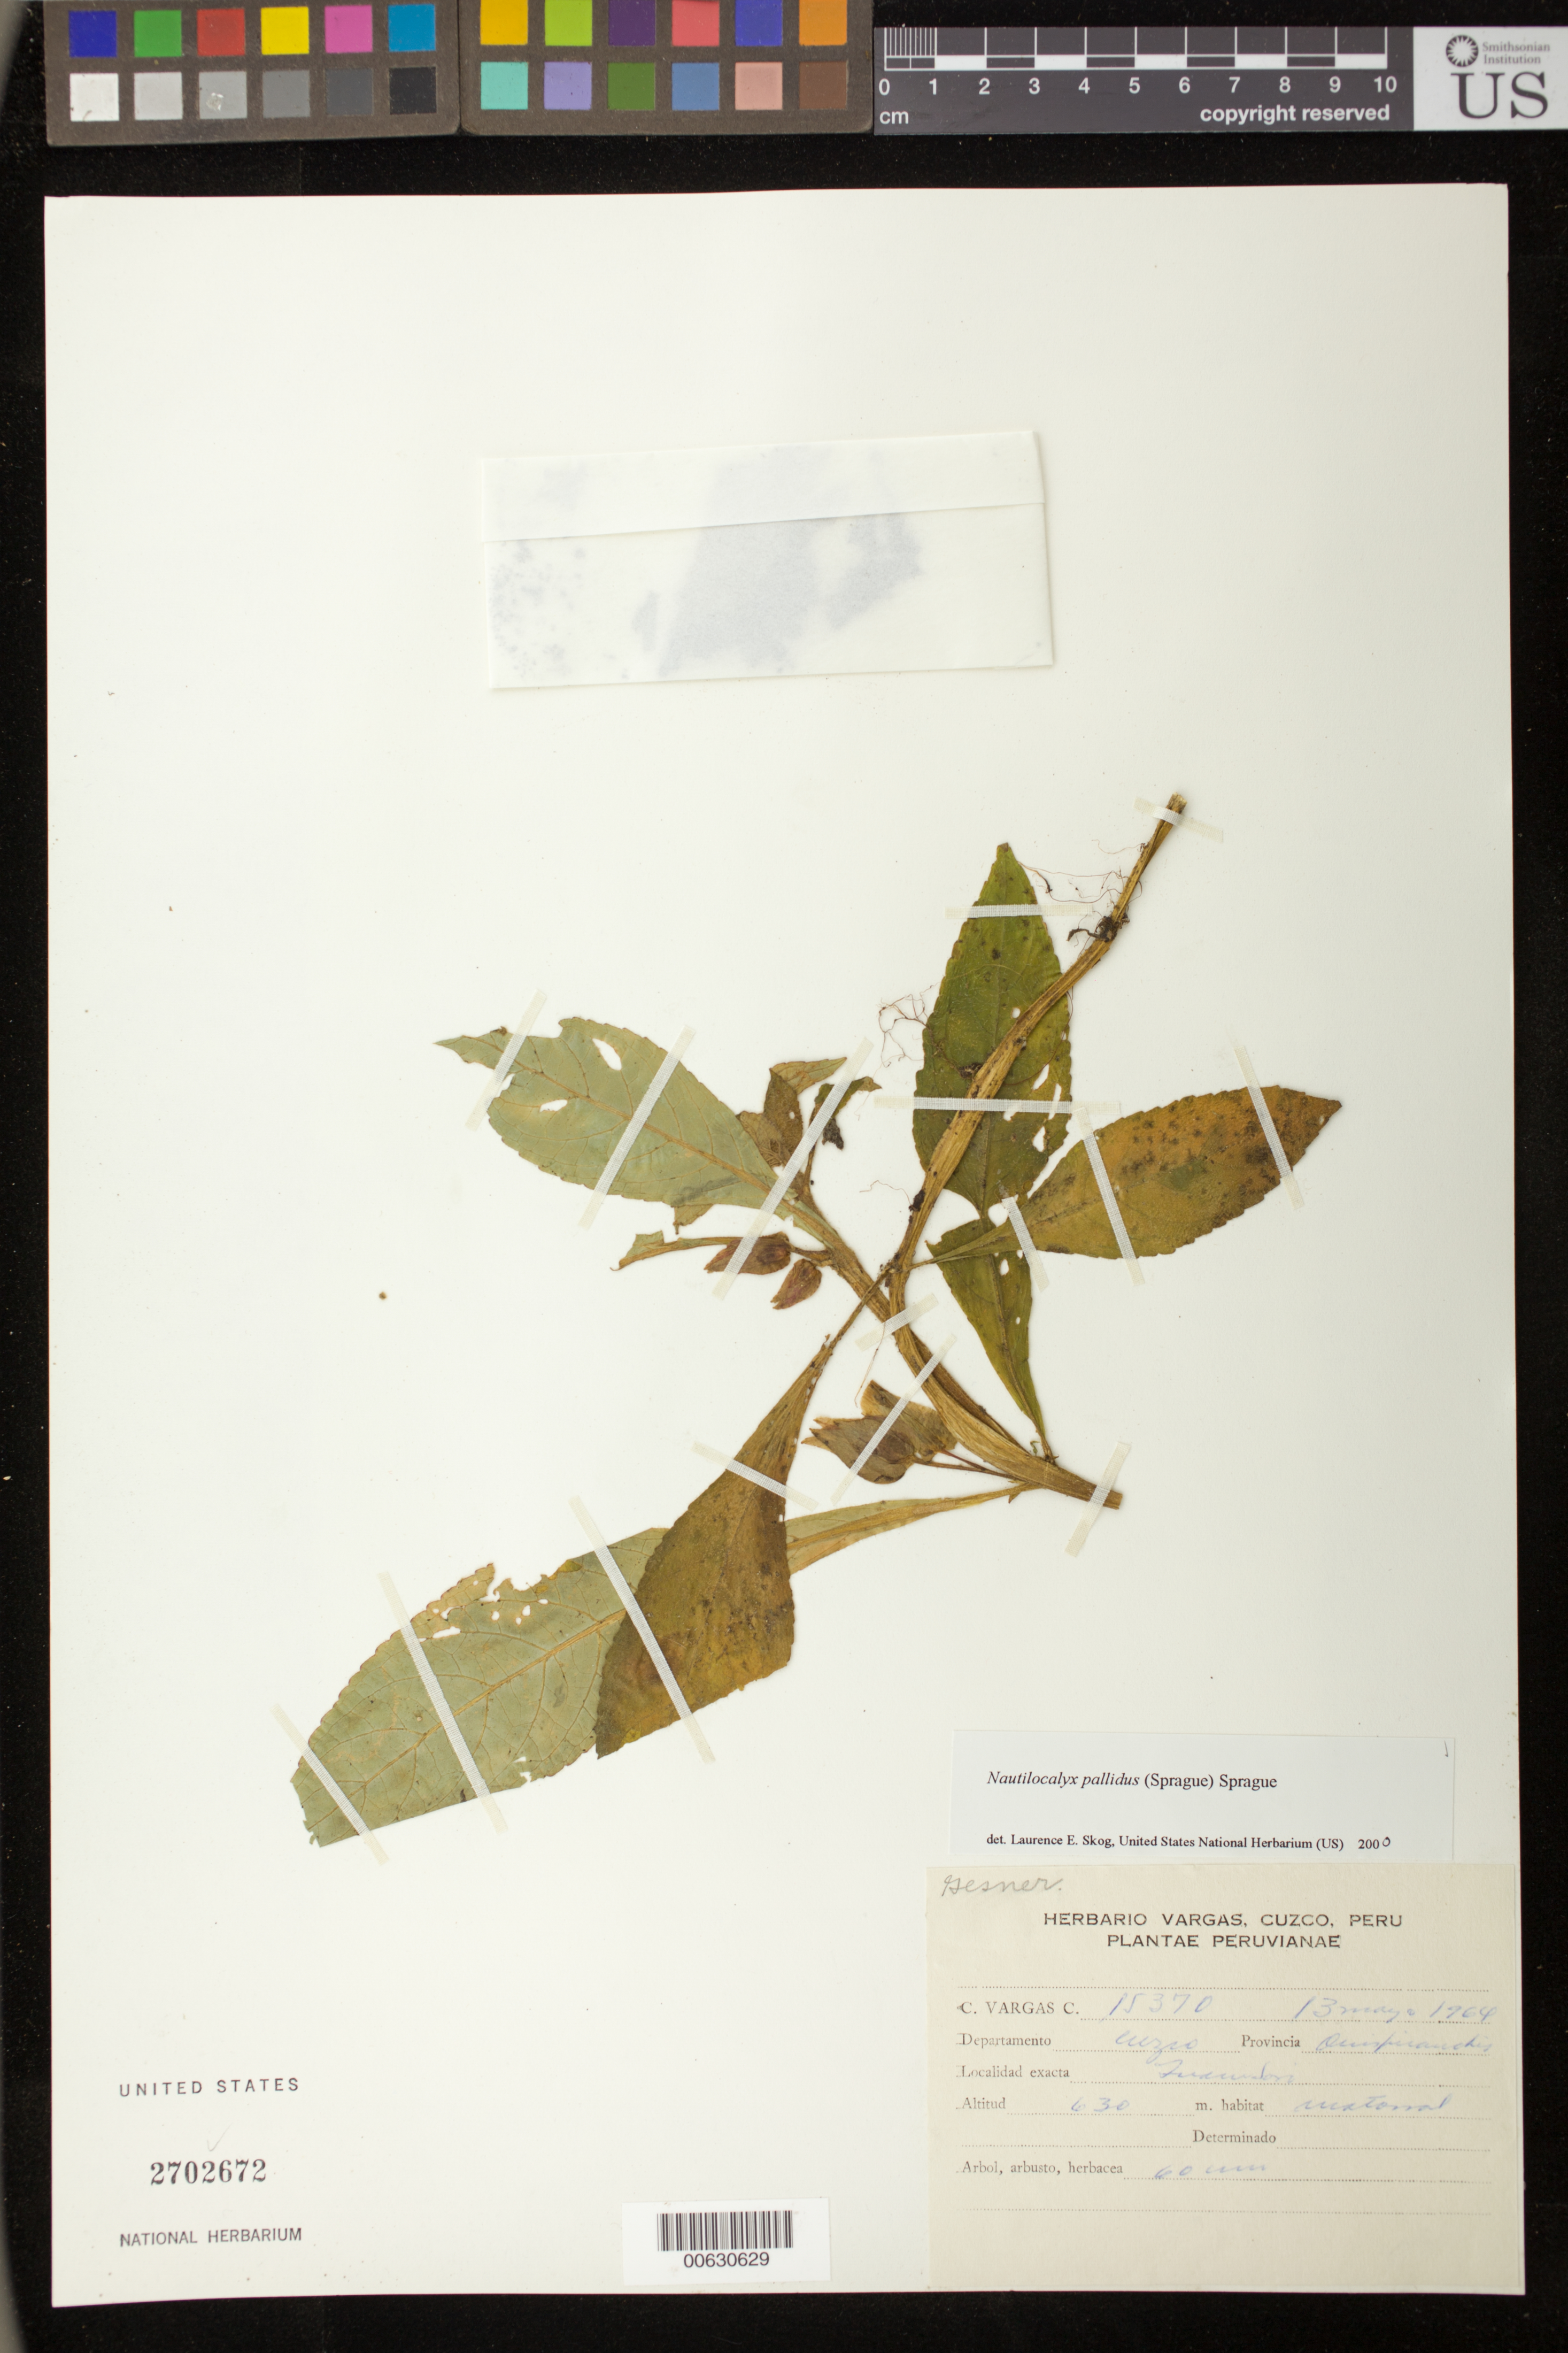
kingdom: Plantae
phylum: Tracheophyta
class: Magnoliopsida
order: Lamiales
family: Gesneriaceae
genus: Nautilocalyx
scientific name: Nautilocalyx pallidus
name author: (Sprague) C. Sprague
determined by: Skog, Laurence E.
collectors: C. Vargas C.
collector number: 15370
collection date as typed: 13 May 1964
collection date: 1964-05-13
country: Peru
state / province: Cusco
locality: Prov. Quispicanchis, Inambari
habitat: Matorral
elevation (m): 630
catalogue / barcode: US 2702672